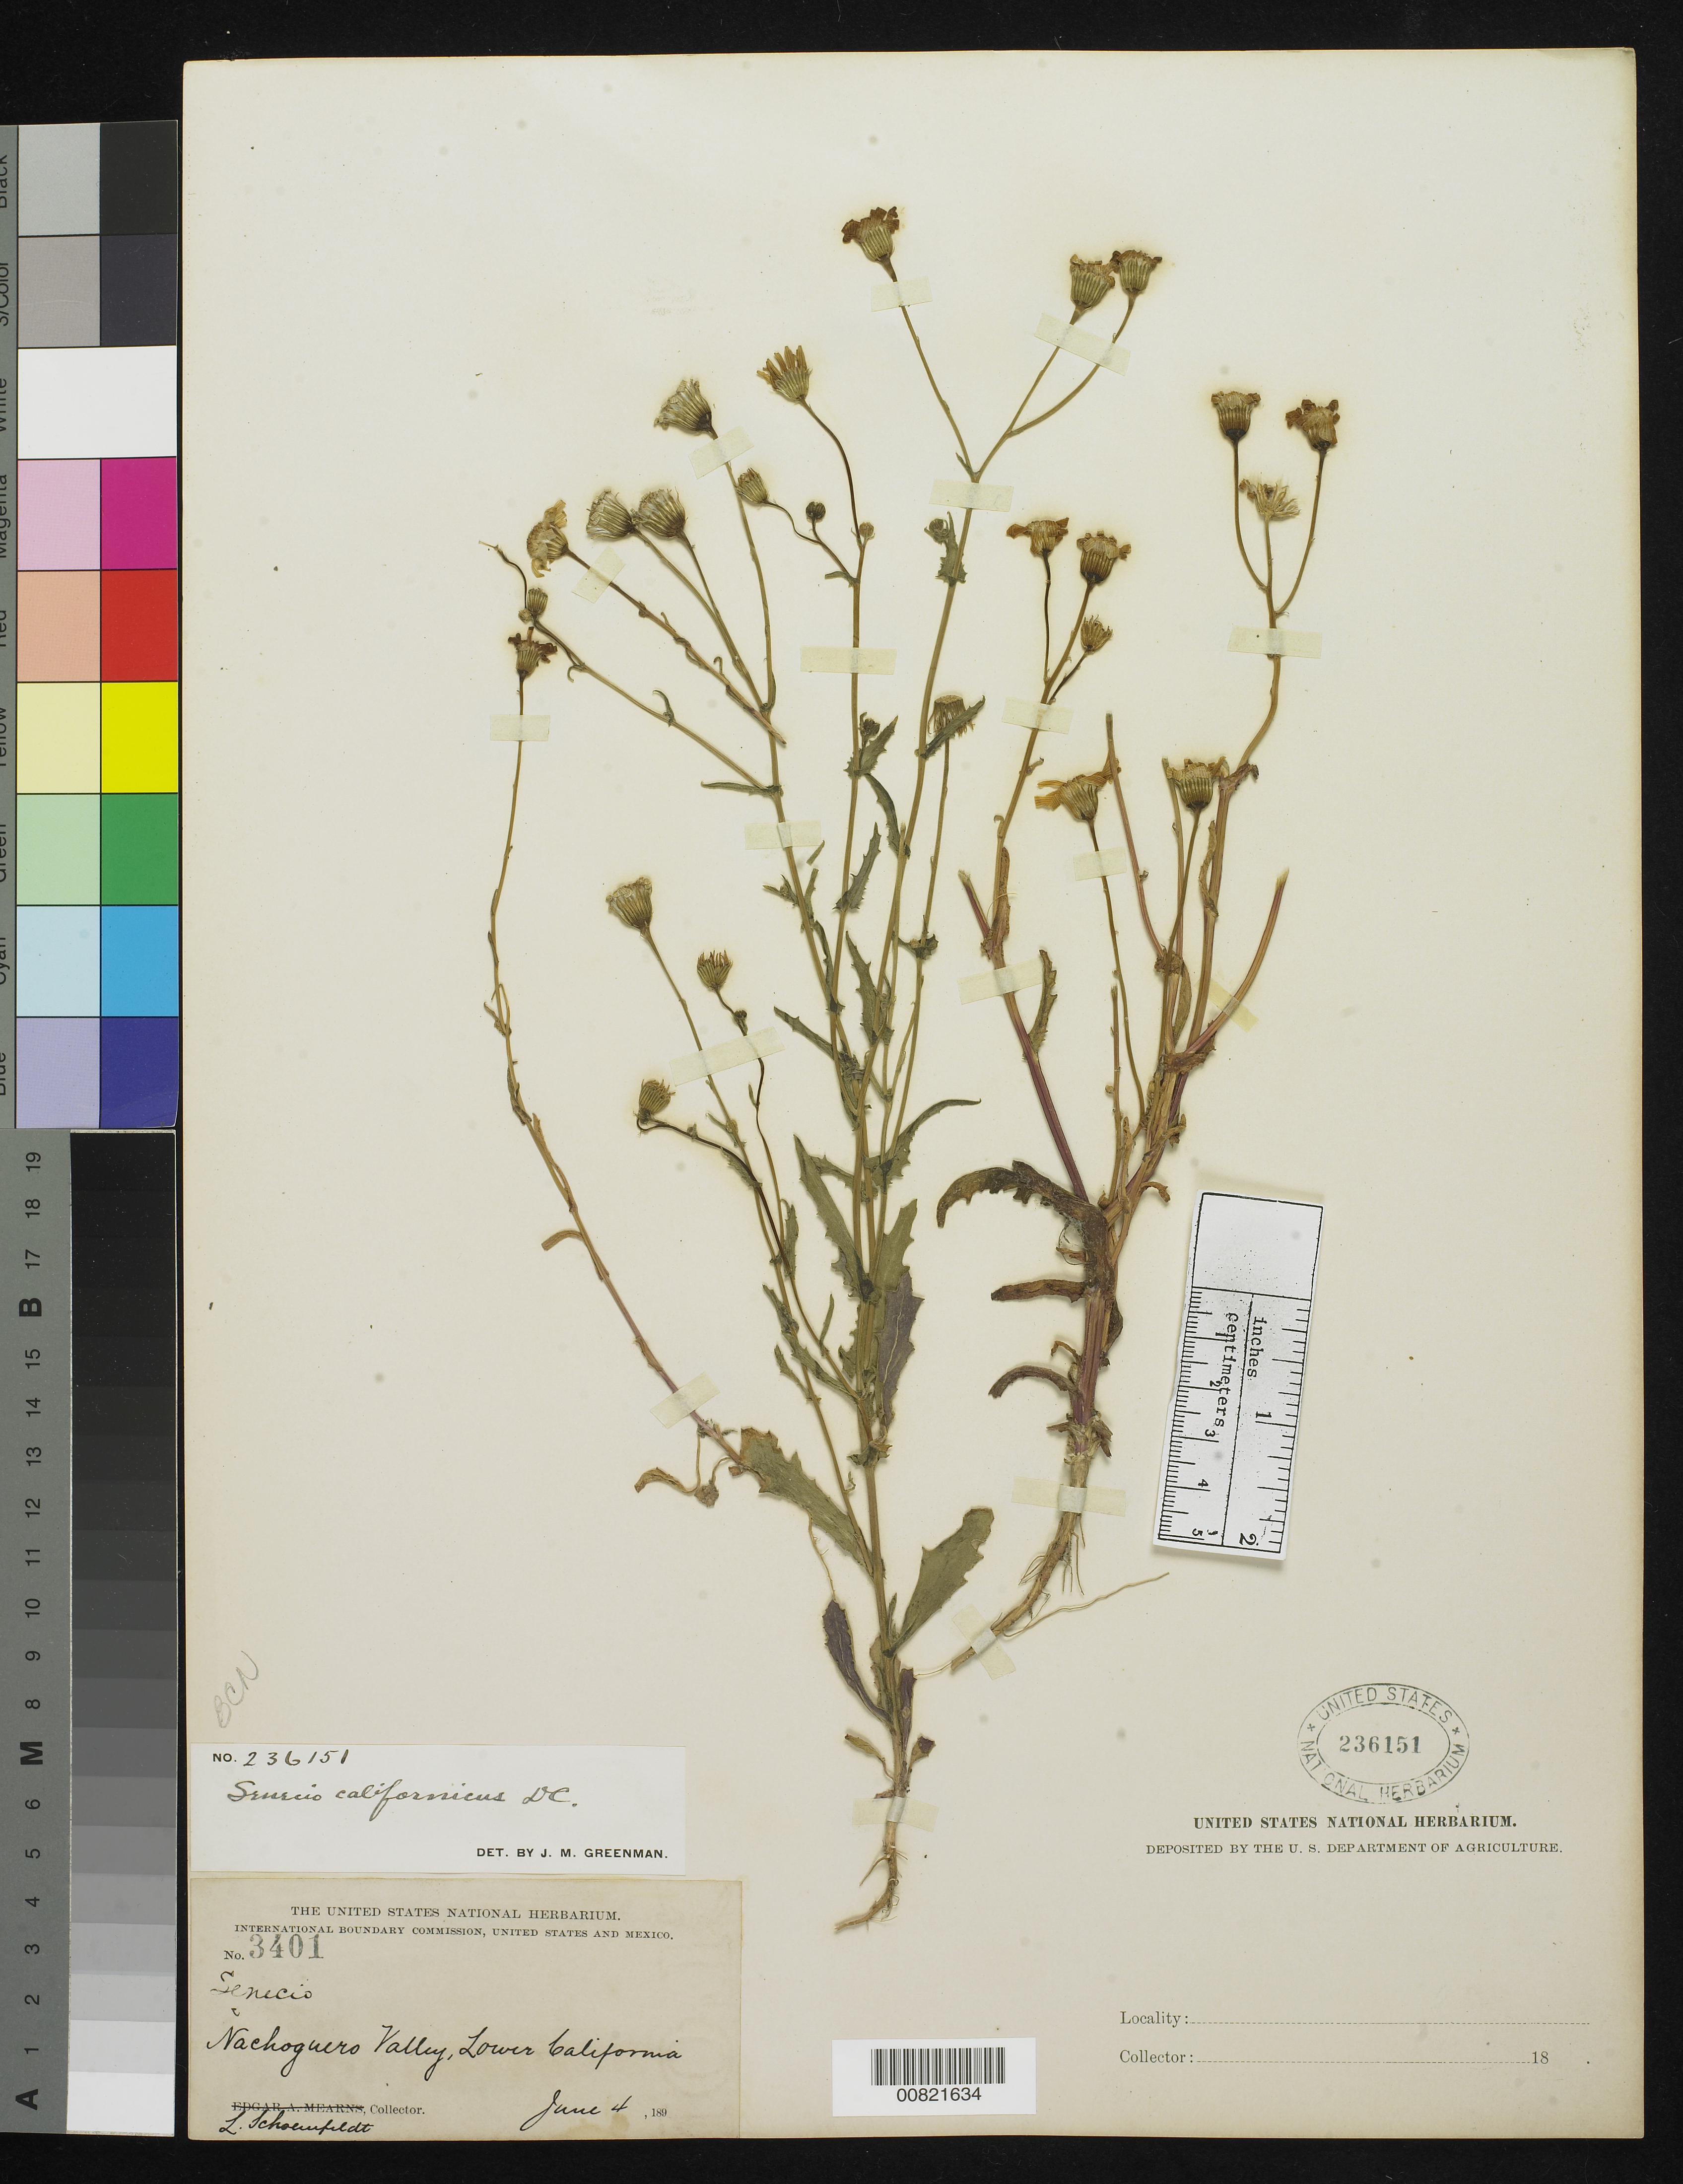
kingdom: Plantae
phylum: Tracheophyta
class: Magnoliopsida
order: Asterales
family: Asteraceae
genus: Senecio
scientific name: Senecio californicus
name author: DC.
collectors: L. Schoenfeldt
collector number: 3401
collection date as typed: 04 Jun 189-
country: Mexico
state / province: Baja California Norte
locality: Nachoguero Valley, Baja California.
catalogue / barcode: US 236151